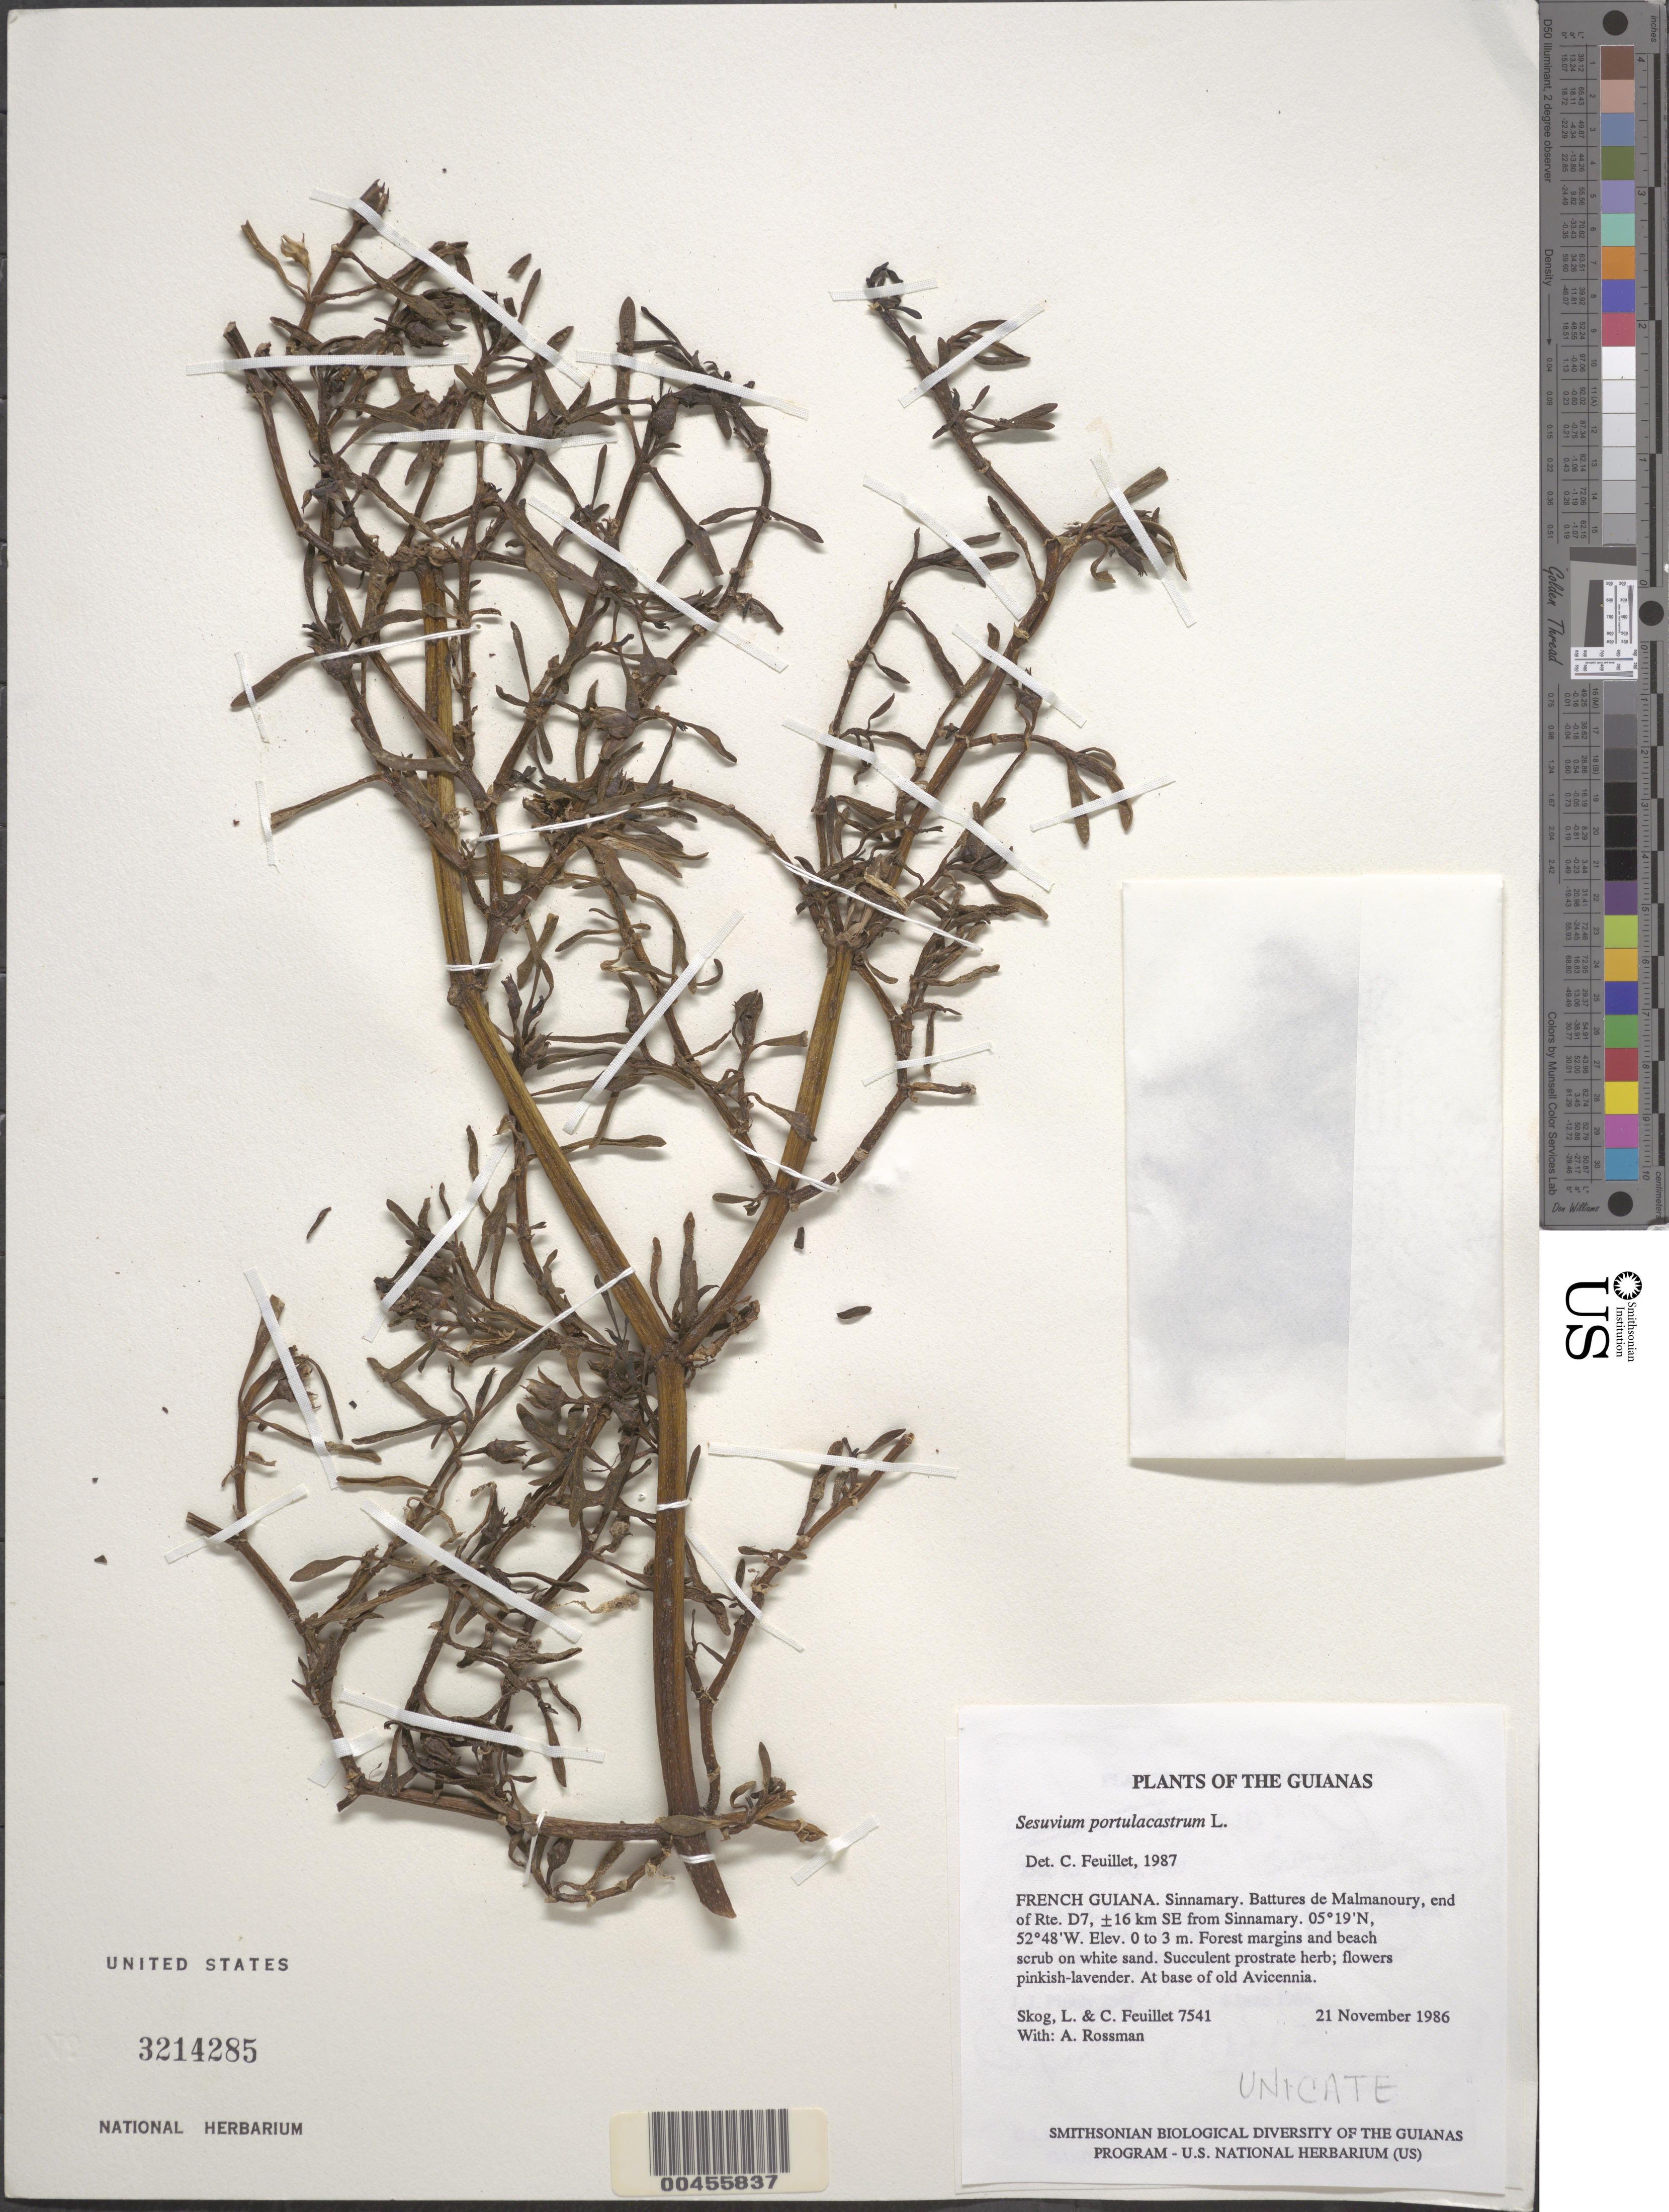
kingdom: Plantae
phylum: Tracheophyta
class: Magnoliopsida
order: Caryophyllales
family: Aizoaceae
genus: Sesuvium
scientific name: Sesuvium portulacastrum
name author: (L.) L.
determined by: Feuillet, C.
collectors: L. E. Skog, C. Feuillet & A. Rossman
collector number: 7541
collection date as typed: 21 November 1986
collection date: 1986-11-21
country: French Guiana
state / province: Cayenne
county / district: Sinnamary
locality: Battures de Malmanoury, end of Rte. D7, ±16 km SE from Sinnamary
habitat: Forest margins and beach scrub on white sand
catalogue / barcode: US 3214285